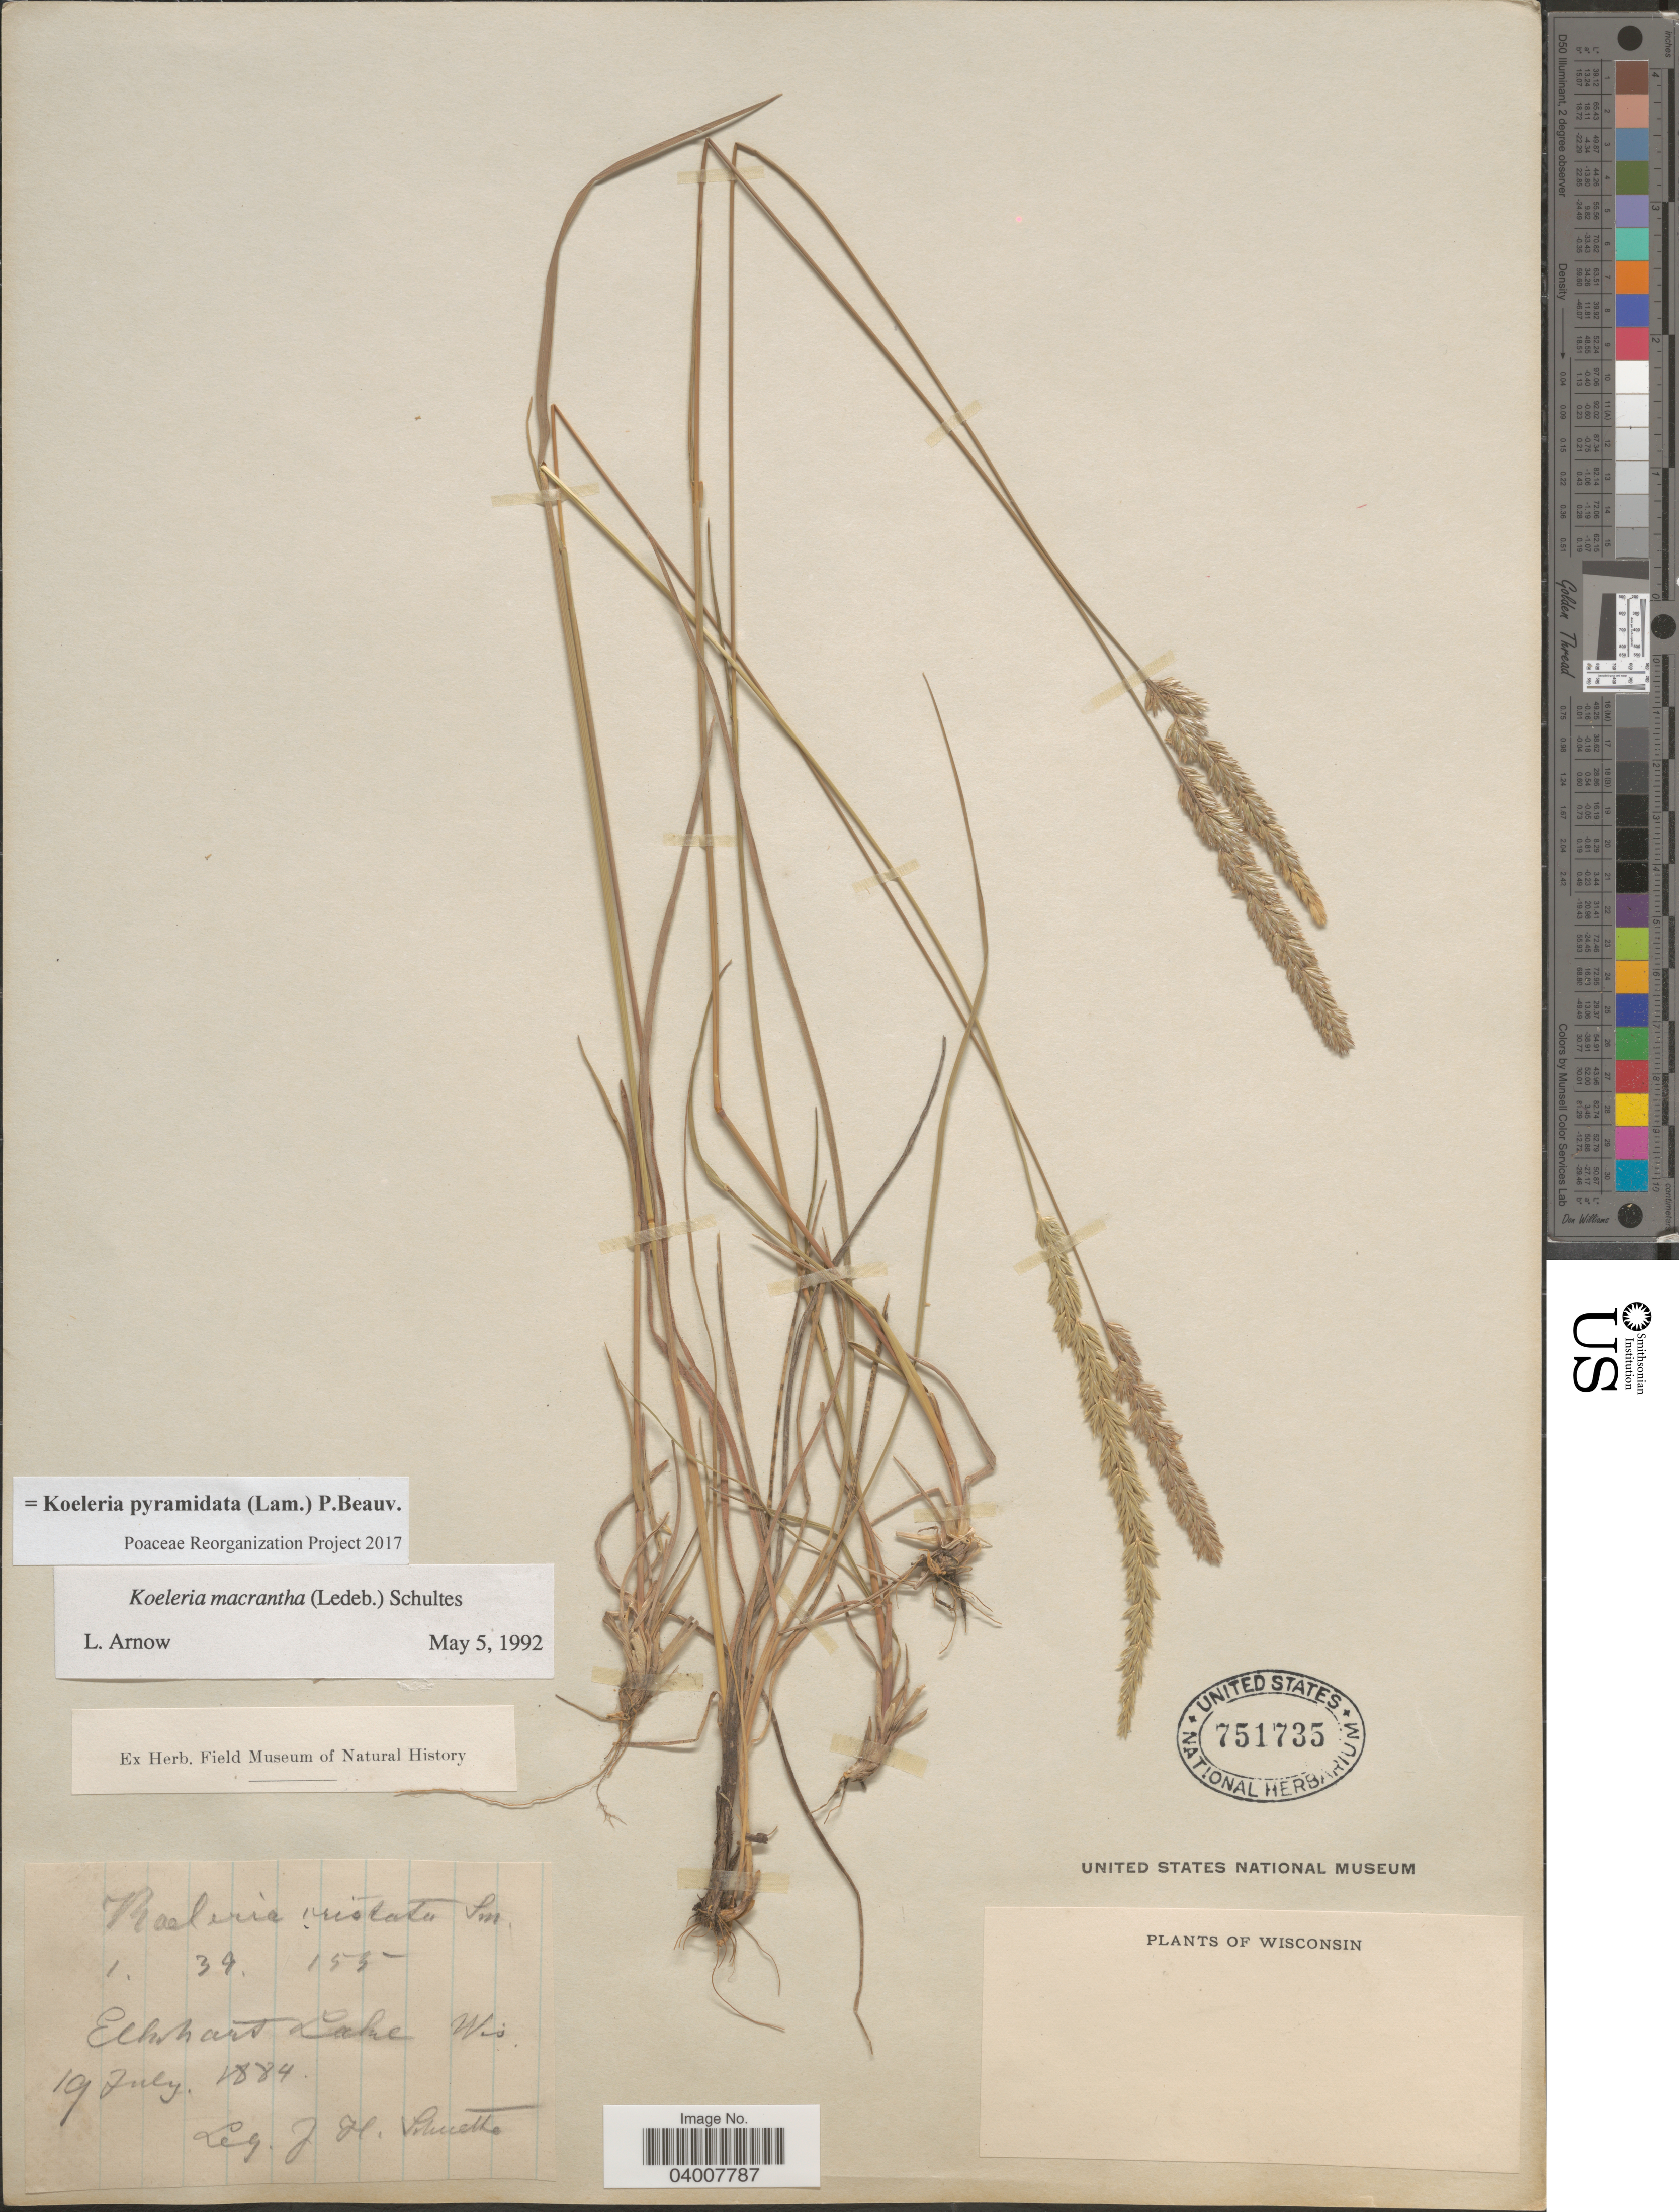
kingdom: Plantae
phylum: Tracheophyta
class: Liliopsida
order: Poales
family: Poaceae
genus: Koeleria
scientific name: Koeleria pyramidata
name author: (Lam.) P. Beauv.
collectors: J. H. Schuette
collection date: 1884-07-19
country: United States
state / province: Wisconsin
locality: Elkhart Lake.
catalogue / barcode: US 751735